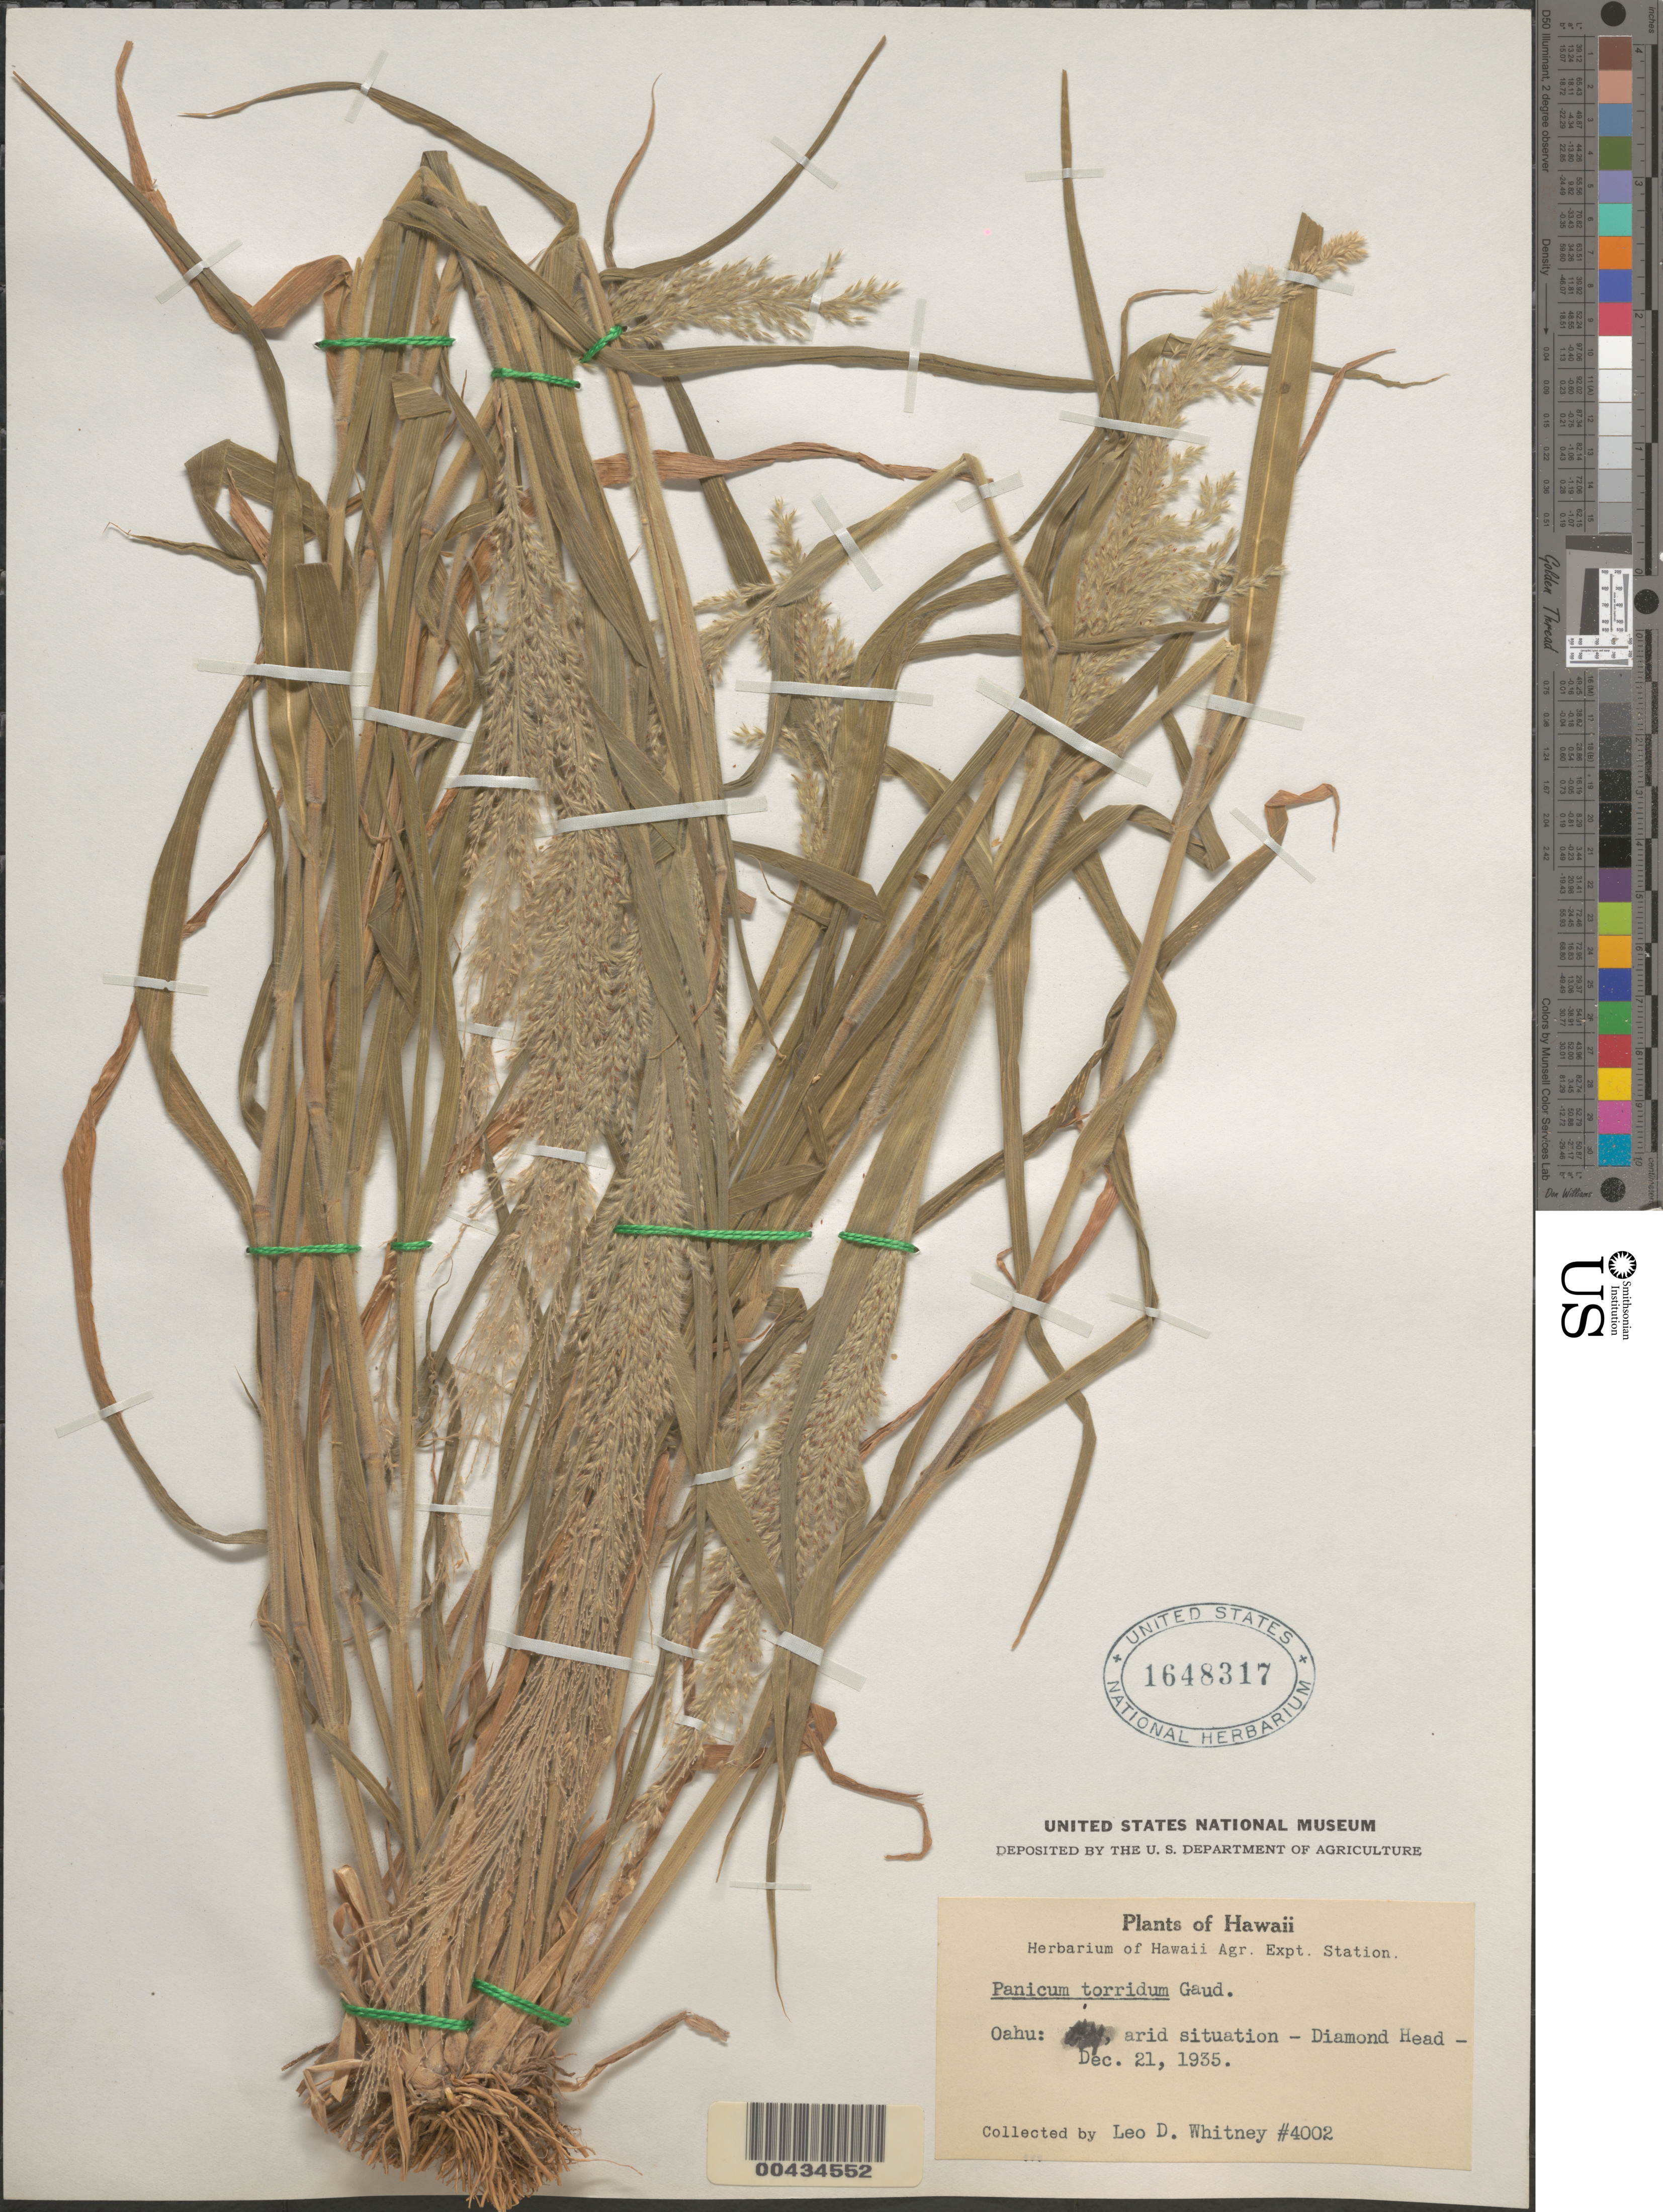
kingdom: Plantae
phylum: Tracheophyta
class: Liliopsida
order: Poales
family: Poaceae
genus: Panicum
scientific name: Panicum torridum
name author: Gaudich.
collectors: L. Whitney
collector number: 4002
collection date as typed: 21 Dec 1935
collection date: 1935-12-21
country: United States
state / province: Hawaii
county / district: Honolulu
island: Oahu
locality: Diamond Head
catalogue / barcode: US 1648317